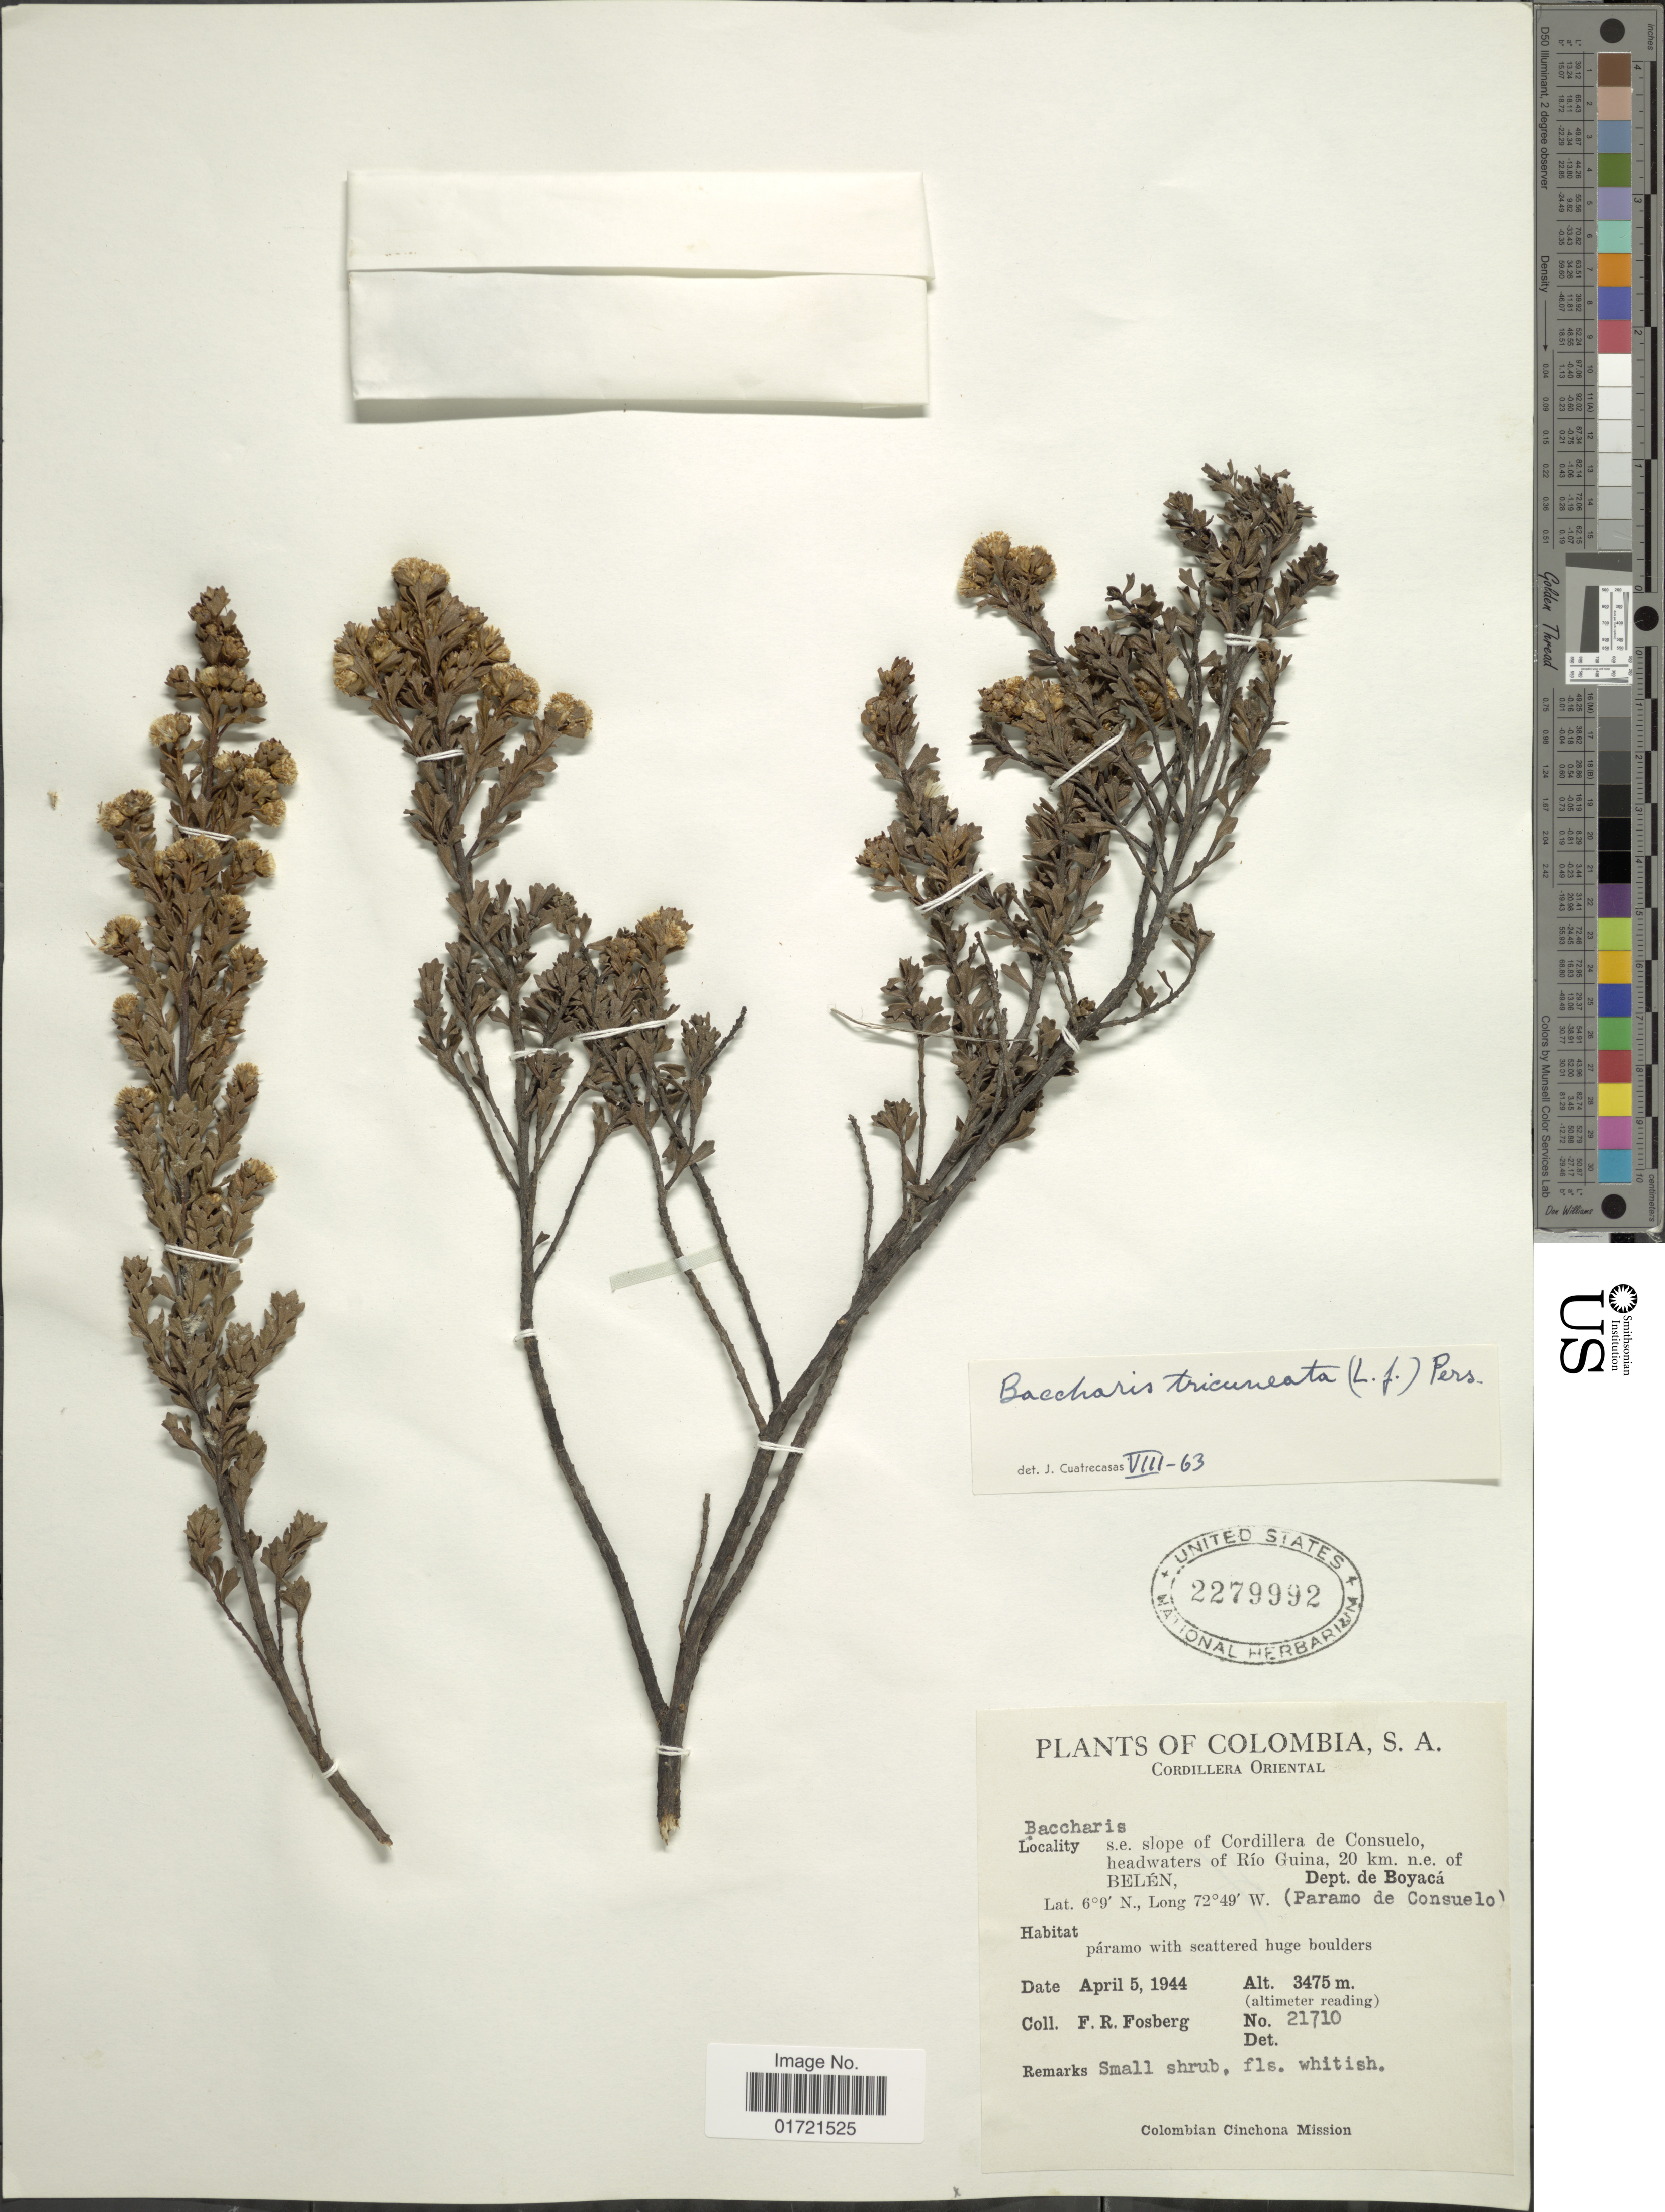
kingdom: Plantae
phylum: Tracheophyta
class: Magnoliopsida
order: Asterales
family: Asteraceae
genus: Baccharis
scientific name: Baccharis tricuneata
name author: (L. f.) Pers.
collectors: F. R. Fosberg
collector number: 21710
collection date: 1944-04-05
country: Colombia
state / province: Boyacá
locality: S.e. slope of Cordillera de Consuelo, headwaters of Rio Guina, 20 km. n.e. of Belen, (Paramo de Consuelo)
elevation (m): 3475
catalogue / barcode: US 2279992